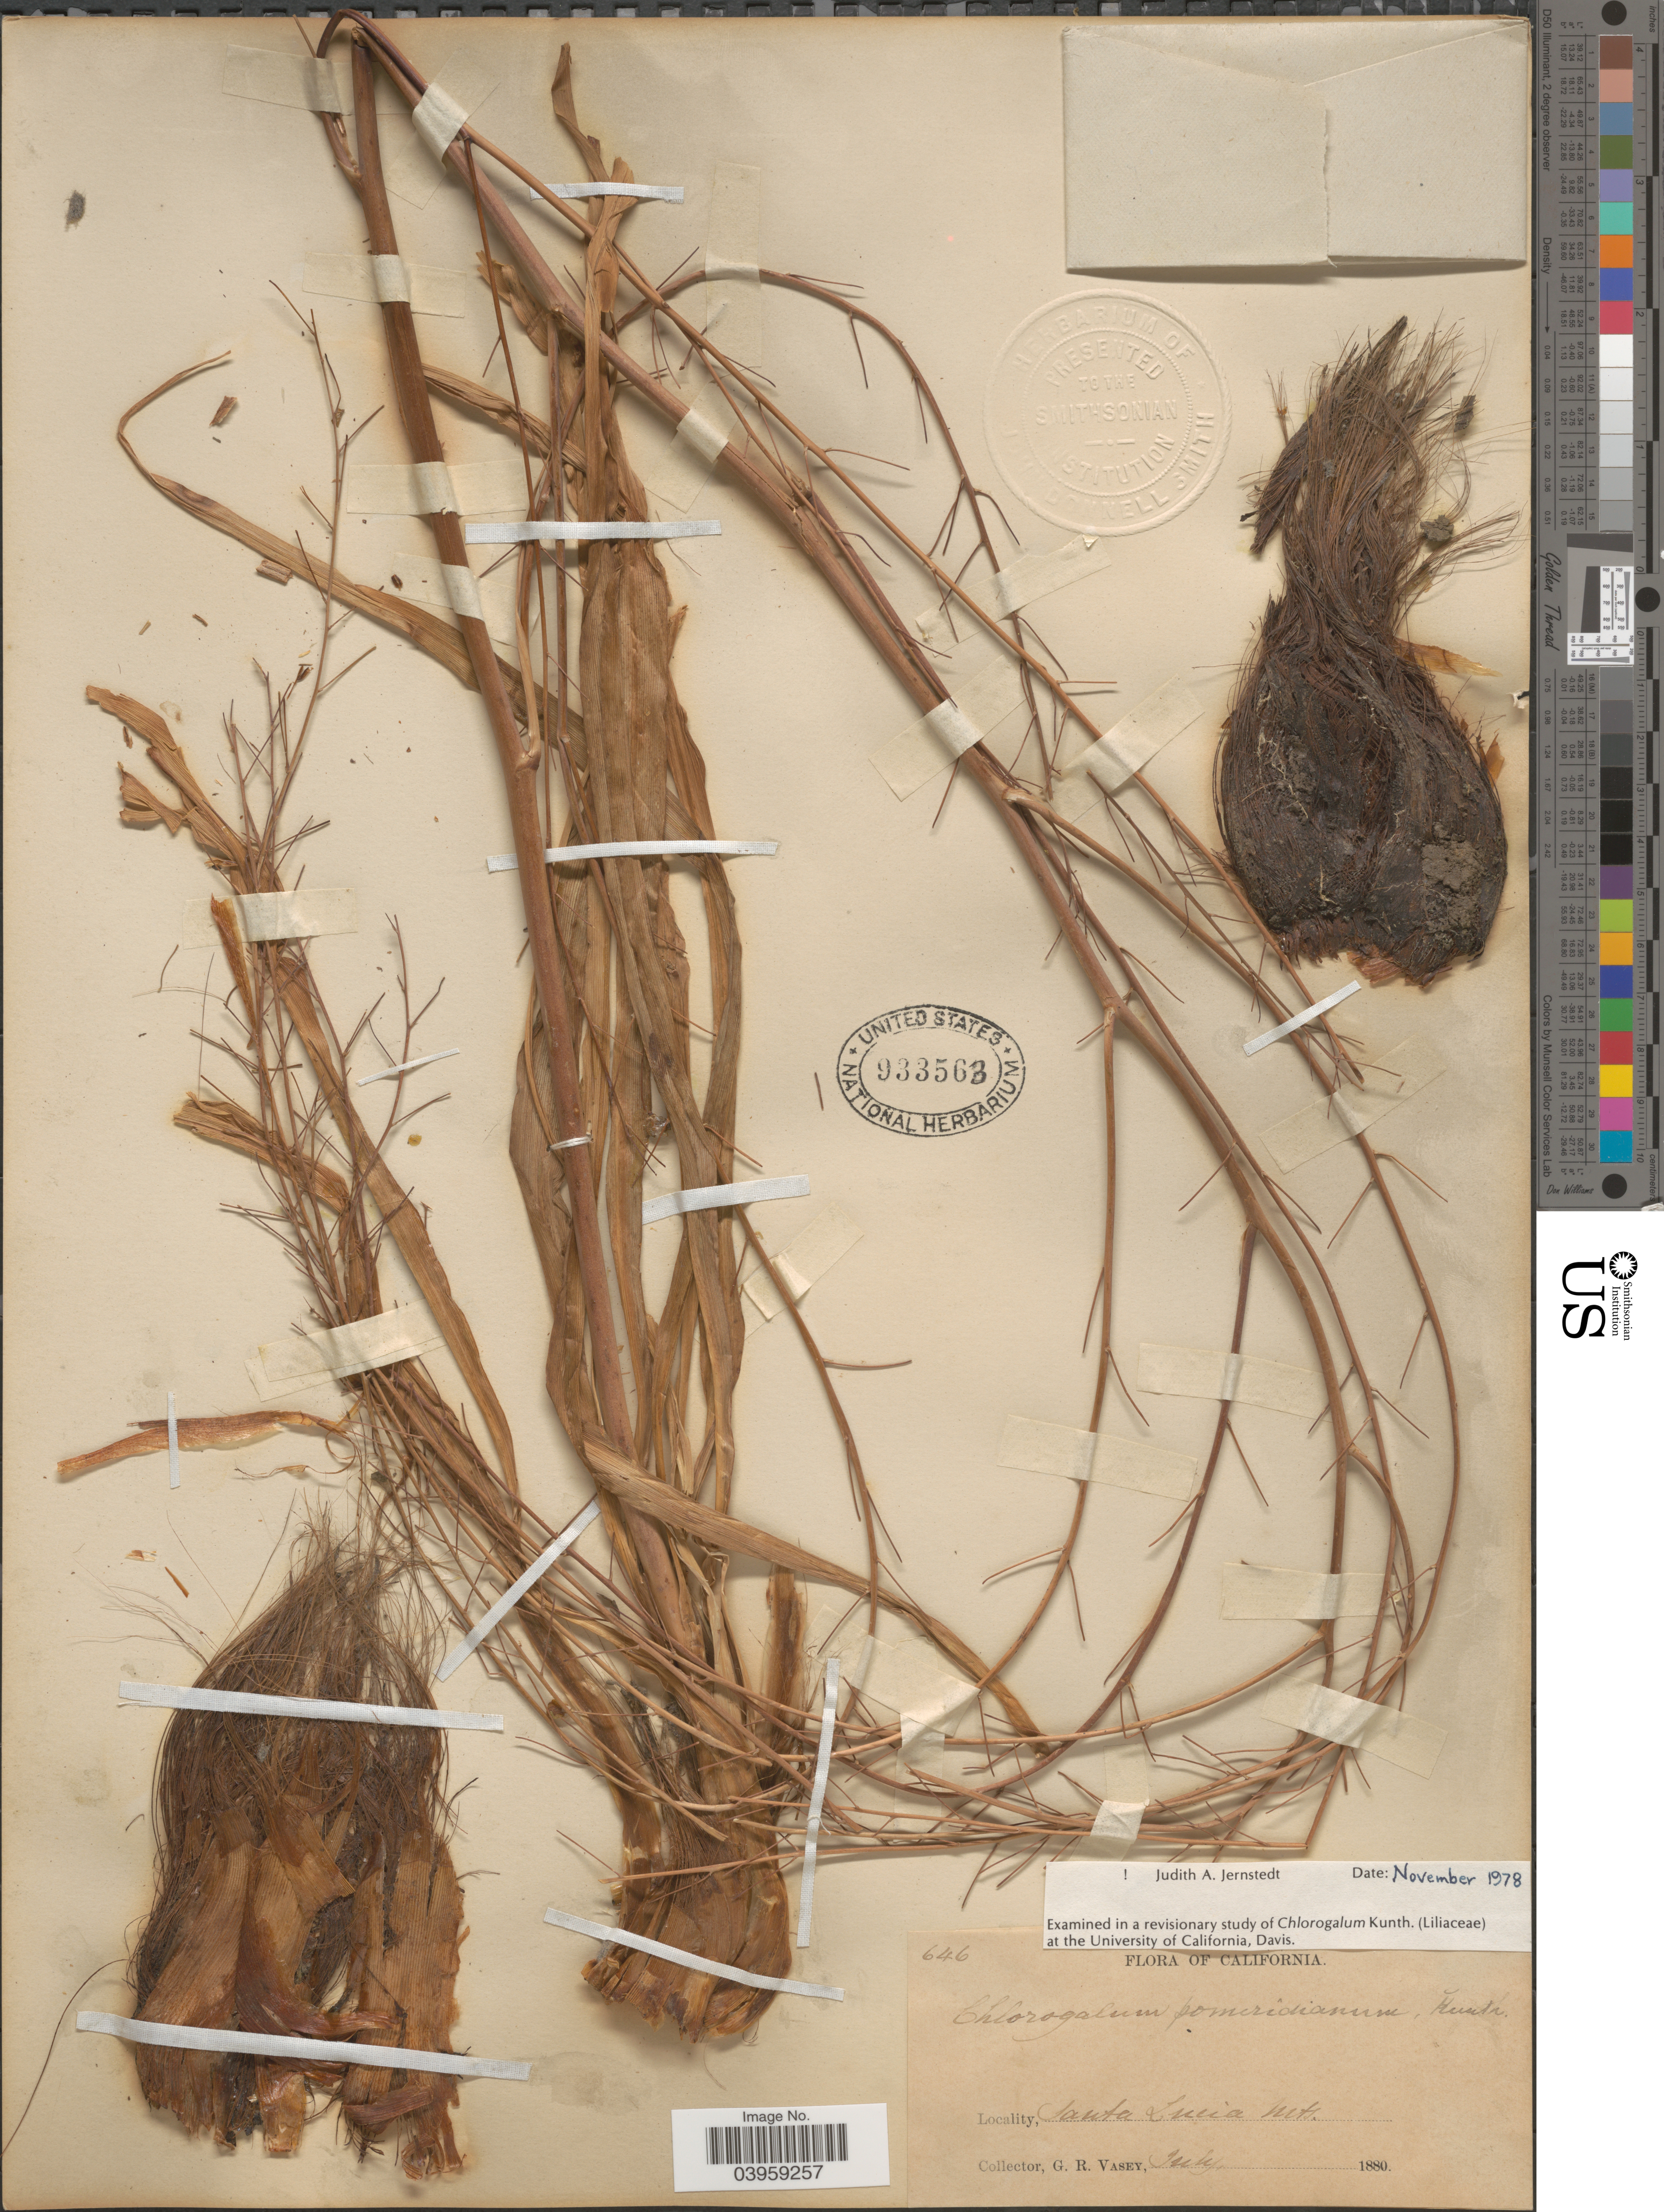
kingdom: Plantae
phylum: Tracheophyta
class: Liliopsida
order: Asparagales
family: Asparagaceae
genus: Chlorogalum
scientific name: Chlorogalum pomeridianum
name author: (DC.) Kunth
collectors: G. R. Vasey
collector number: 646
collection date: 1880-07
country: United States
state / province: California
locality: Santa Lucia Mts.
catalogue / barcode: US 933563